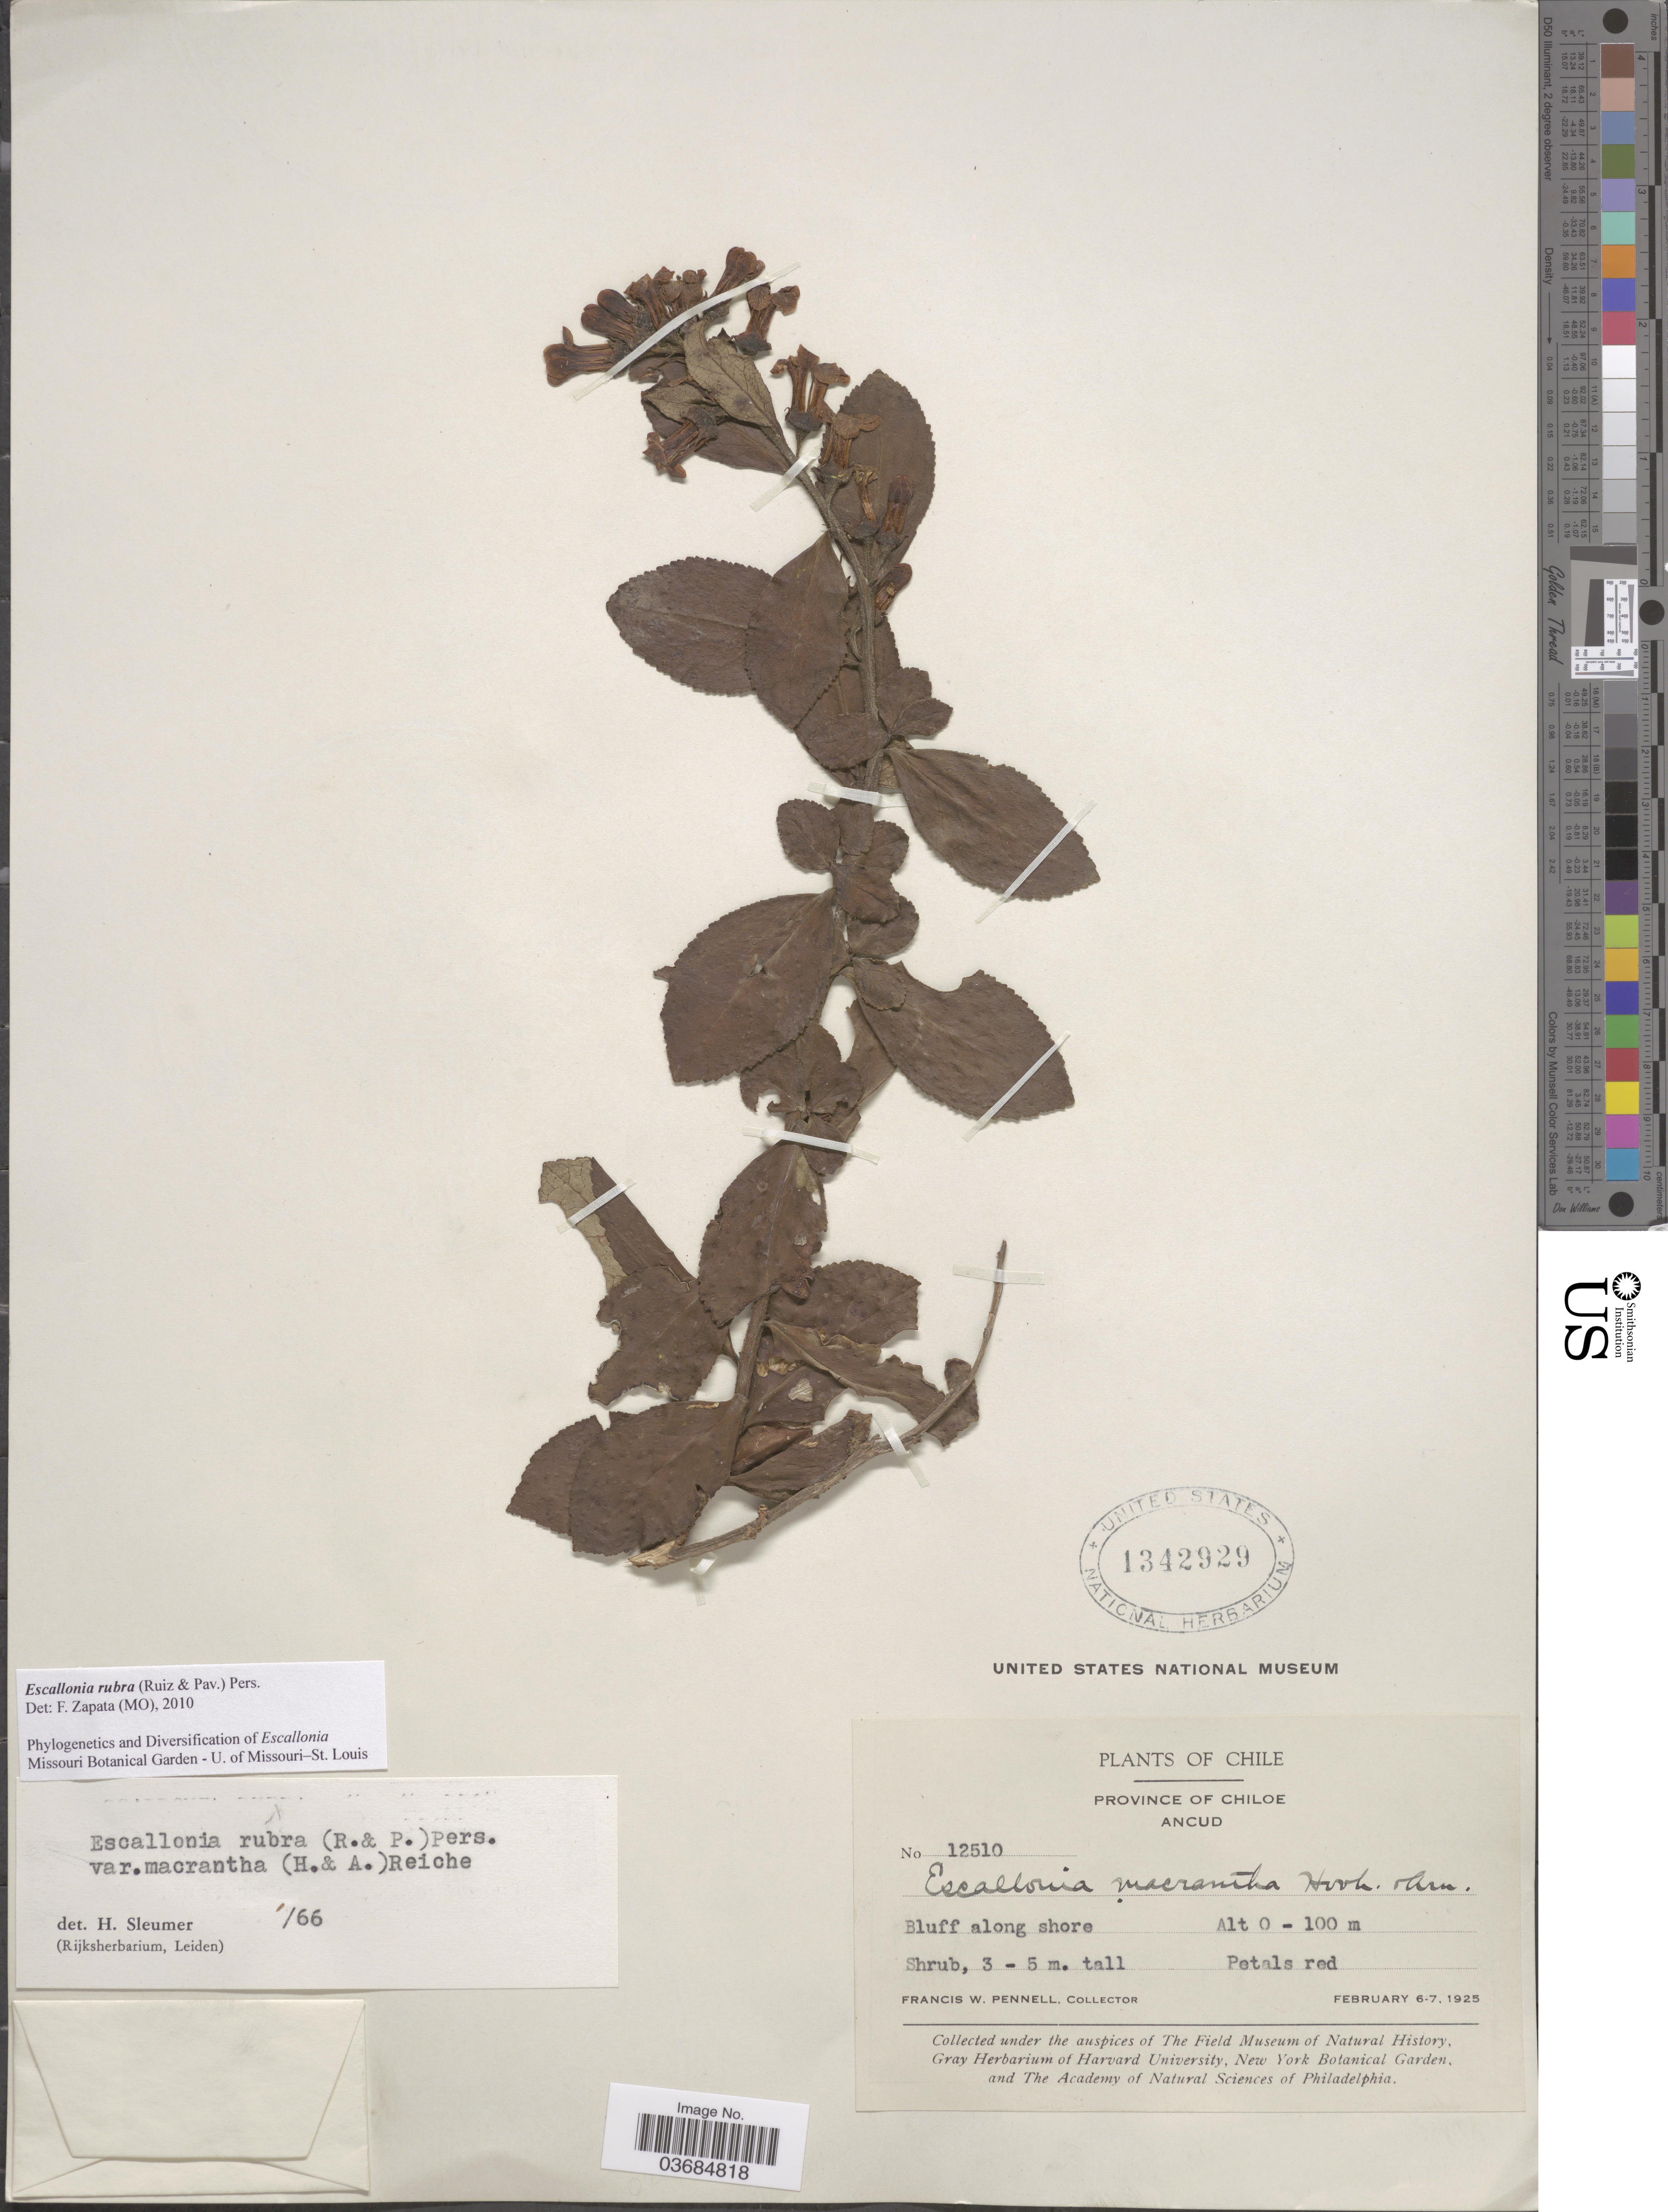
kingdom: Plantae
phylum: Tracheophyta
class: Magnoliopsida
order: Escalloniales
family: Escalloniaceae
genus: Escallonia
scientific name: Escallonia rubra var. rubra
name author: (Ruiz & Pav.) Pers.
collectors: F. W. Pennell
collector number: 12510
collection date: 1925-02-06/1925-02-07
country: Chile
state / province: Arica y Parinacota (XV)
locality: Province of Chiloe. Ancud. Bluff along shore.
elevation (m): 0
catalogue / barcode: US 1342929